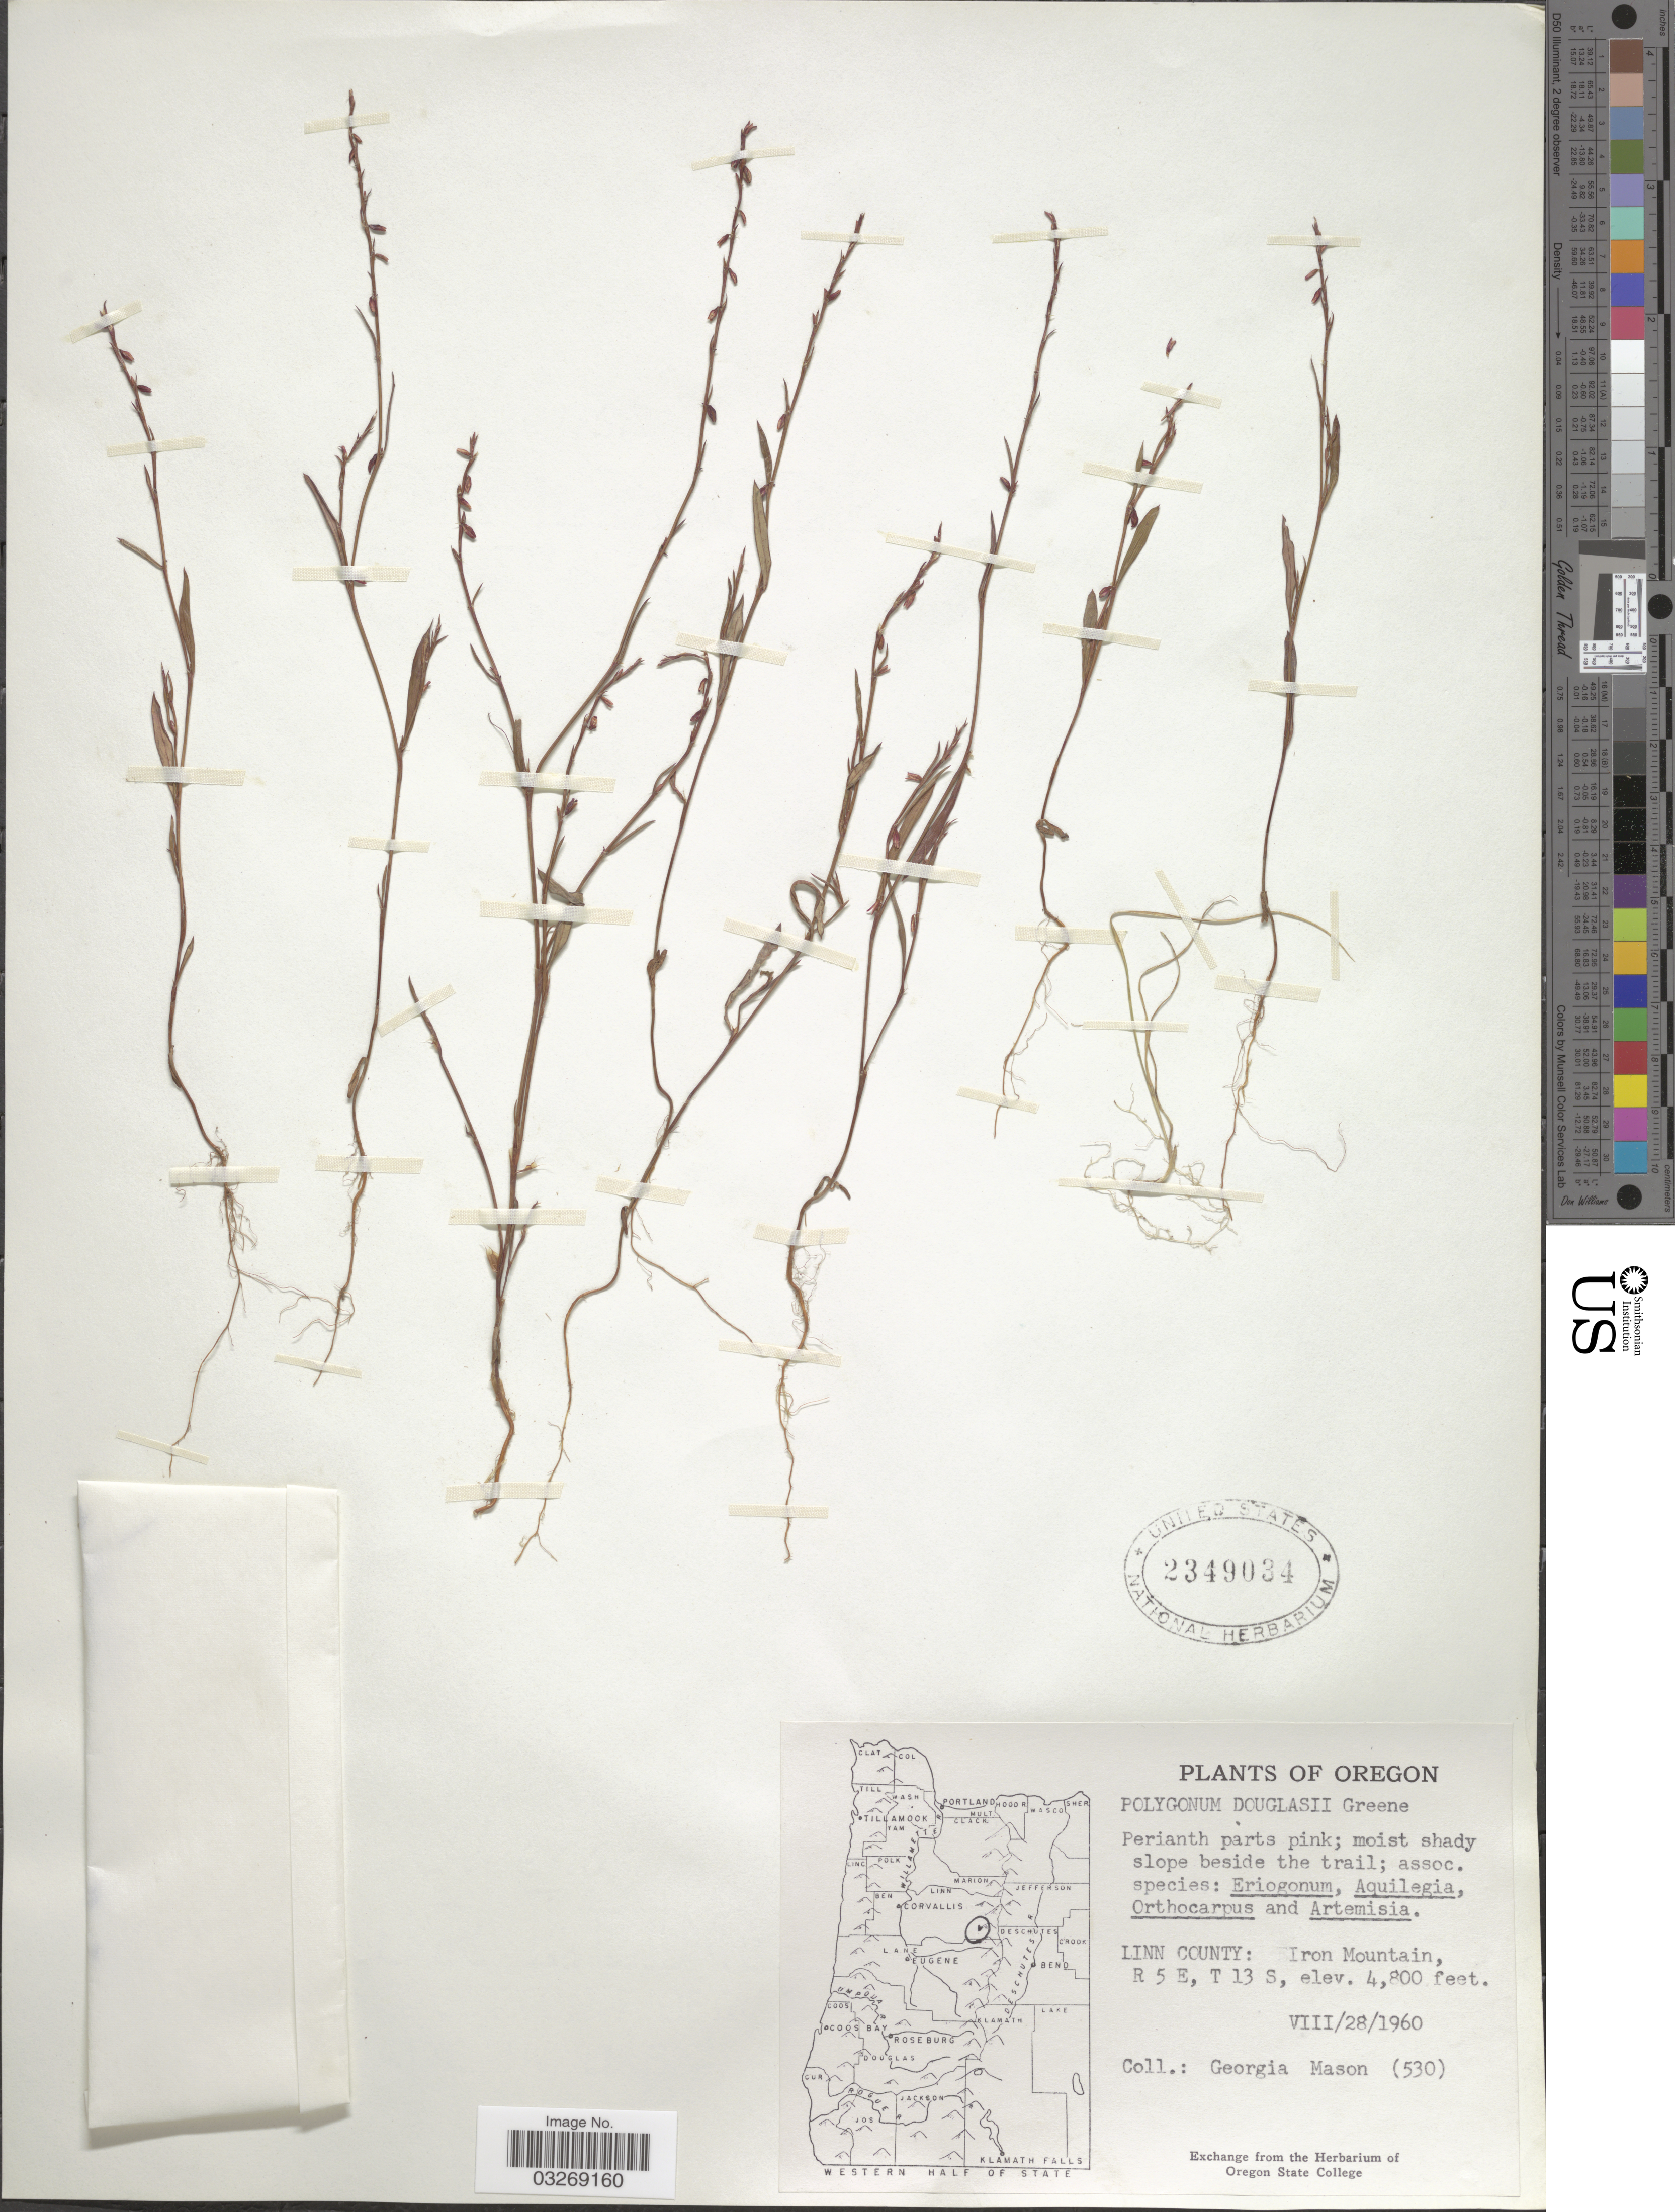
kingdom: Plantae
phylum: Tracheophyta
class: Magnoliopsida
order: Caryophyllales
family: Polygonaceae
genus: Polygonum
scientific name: Polygonum douglasii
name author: Greene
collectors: G. Mason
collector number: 530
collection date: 1960-08-28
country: United States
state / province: Oregon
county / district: Linn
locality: Linn County: Iron Mountain, R 5 E, T 13 S.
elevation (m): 1463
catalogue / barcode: US 2349034